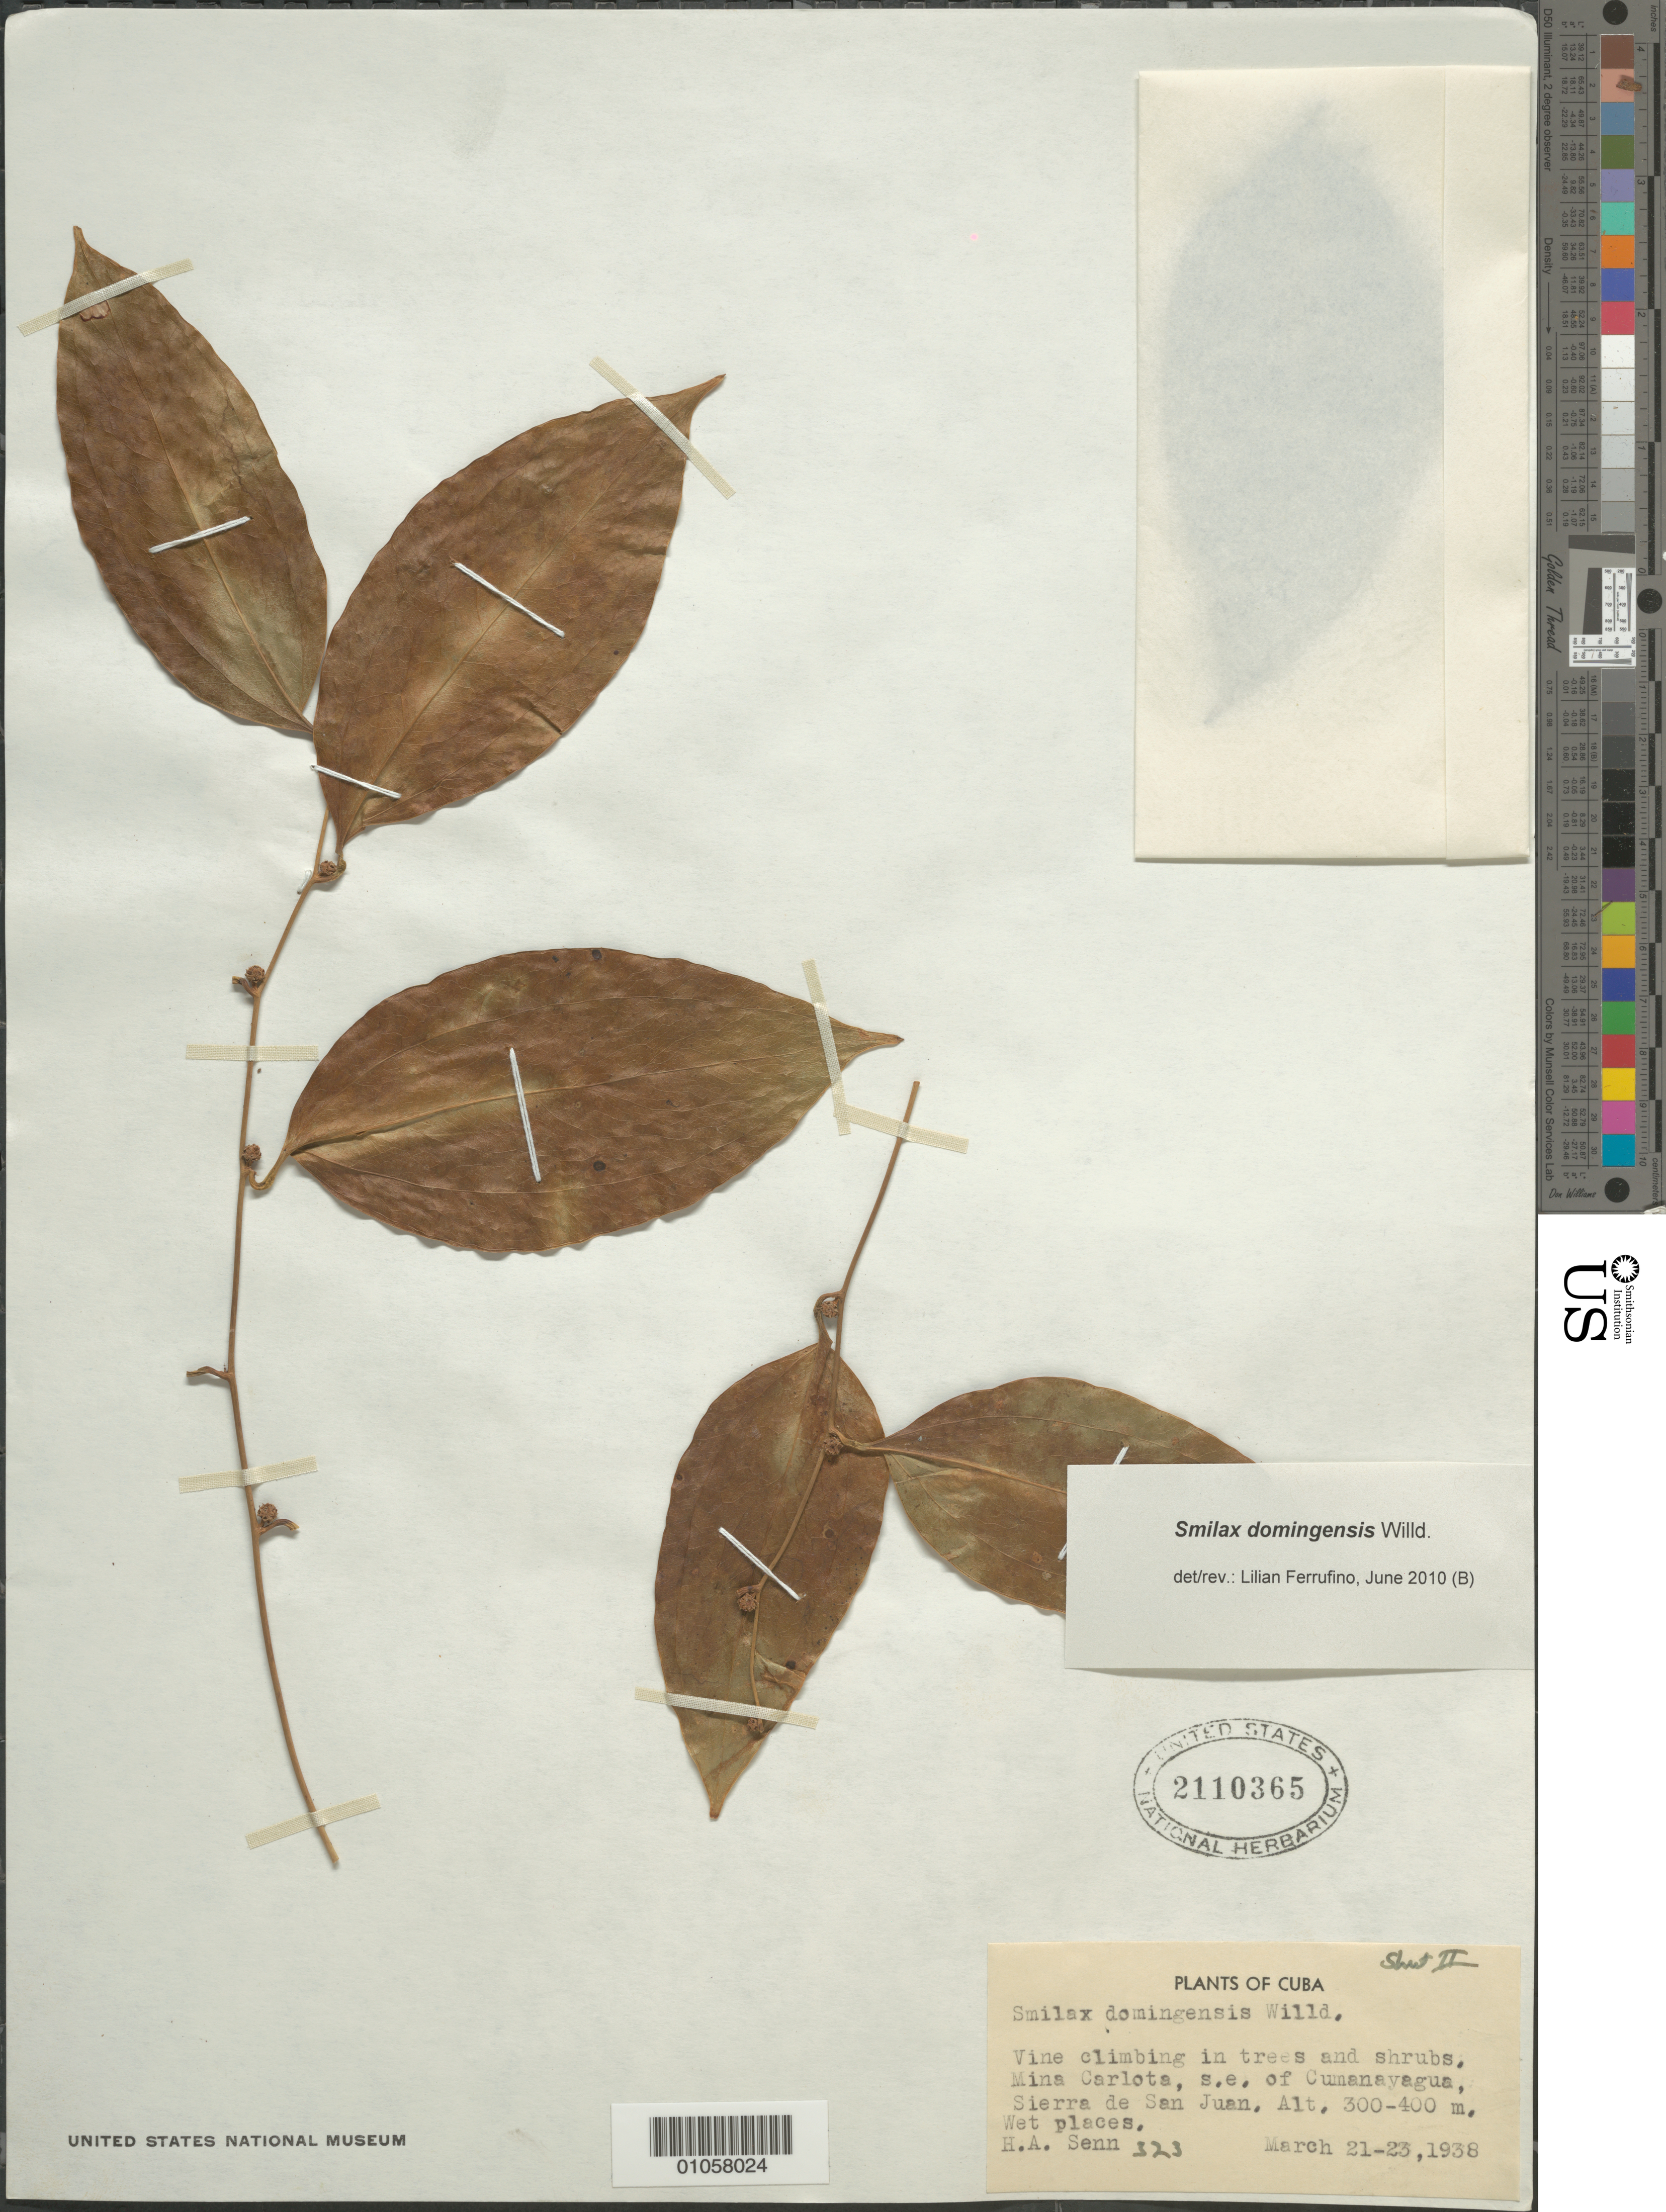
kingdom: Plantae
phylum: Tracheophyta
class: Liliopsida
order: Liliales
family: Smilacaceae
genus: Smilax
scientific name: Smilax domingensis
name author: Willd.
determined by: Ferrufino, L., (USJ), Herbario Universidad de Costa Rica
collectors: H. A. Senn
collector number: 323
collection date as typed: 21 Mar 1938 to 23 Mar 1938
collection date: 1938-03-21/1938-03-23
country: Cuba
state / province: Santa Clara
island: Cuba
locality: Mina Carlota, SE of Cumanayagua, Sierra de San Juan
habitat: Wet places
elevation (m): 300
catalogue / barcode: US 2110365